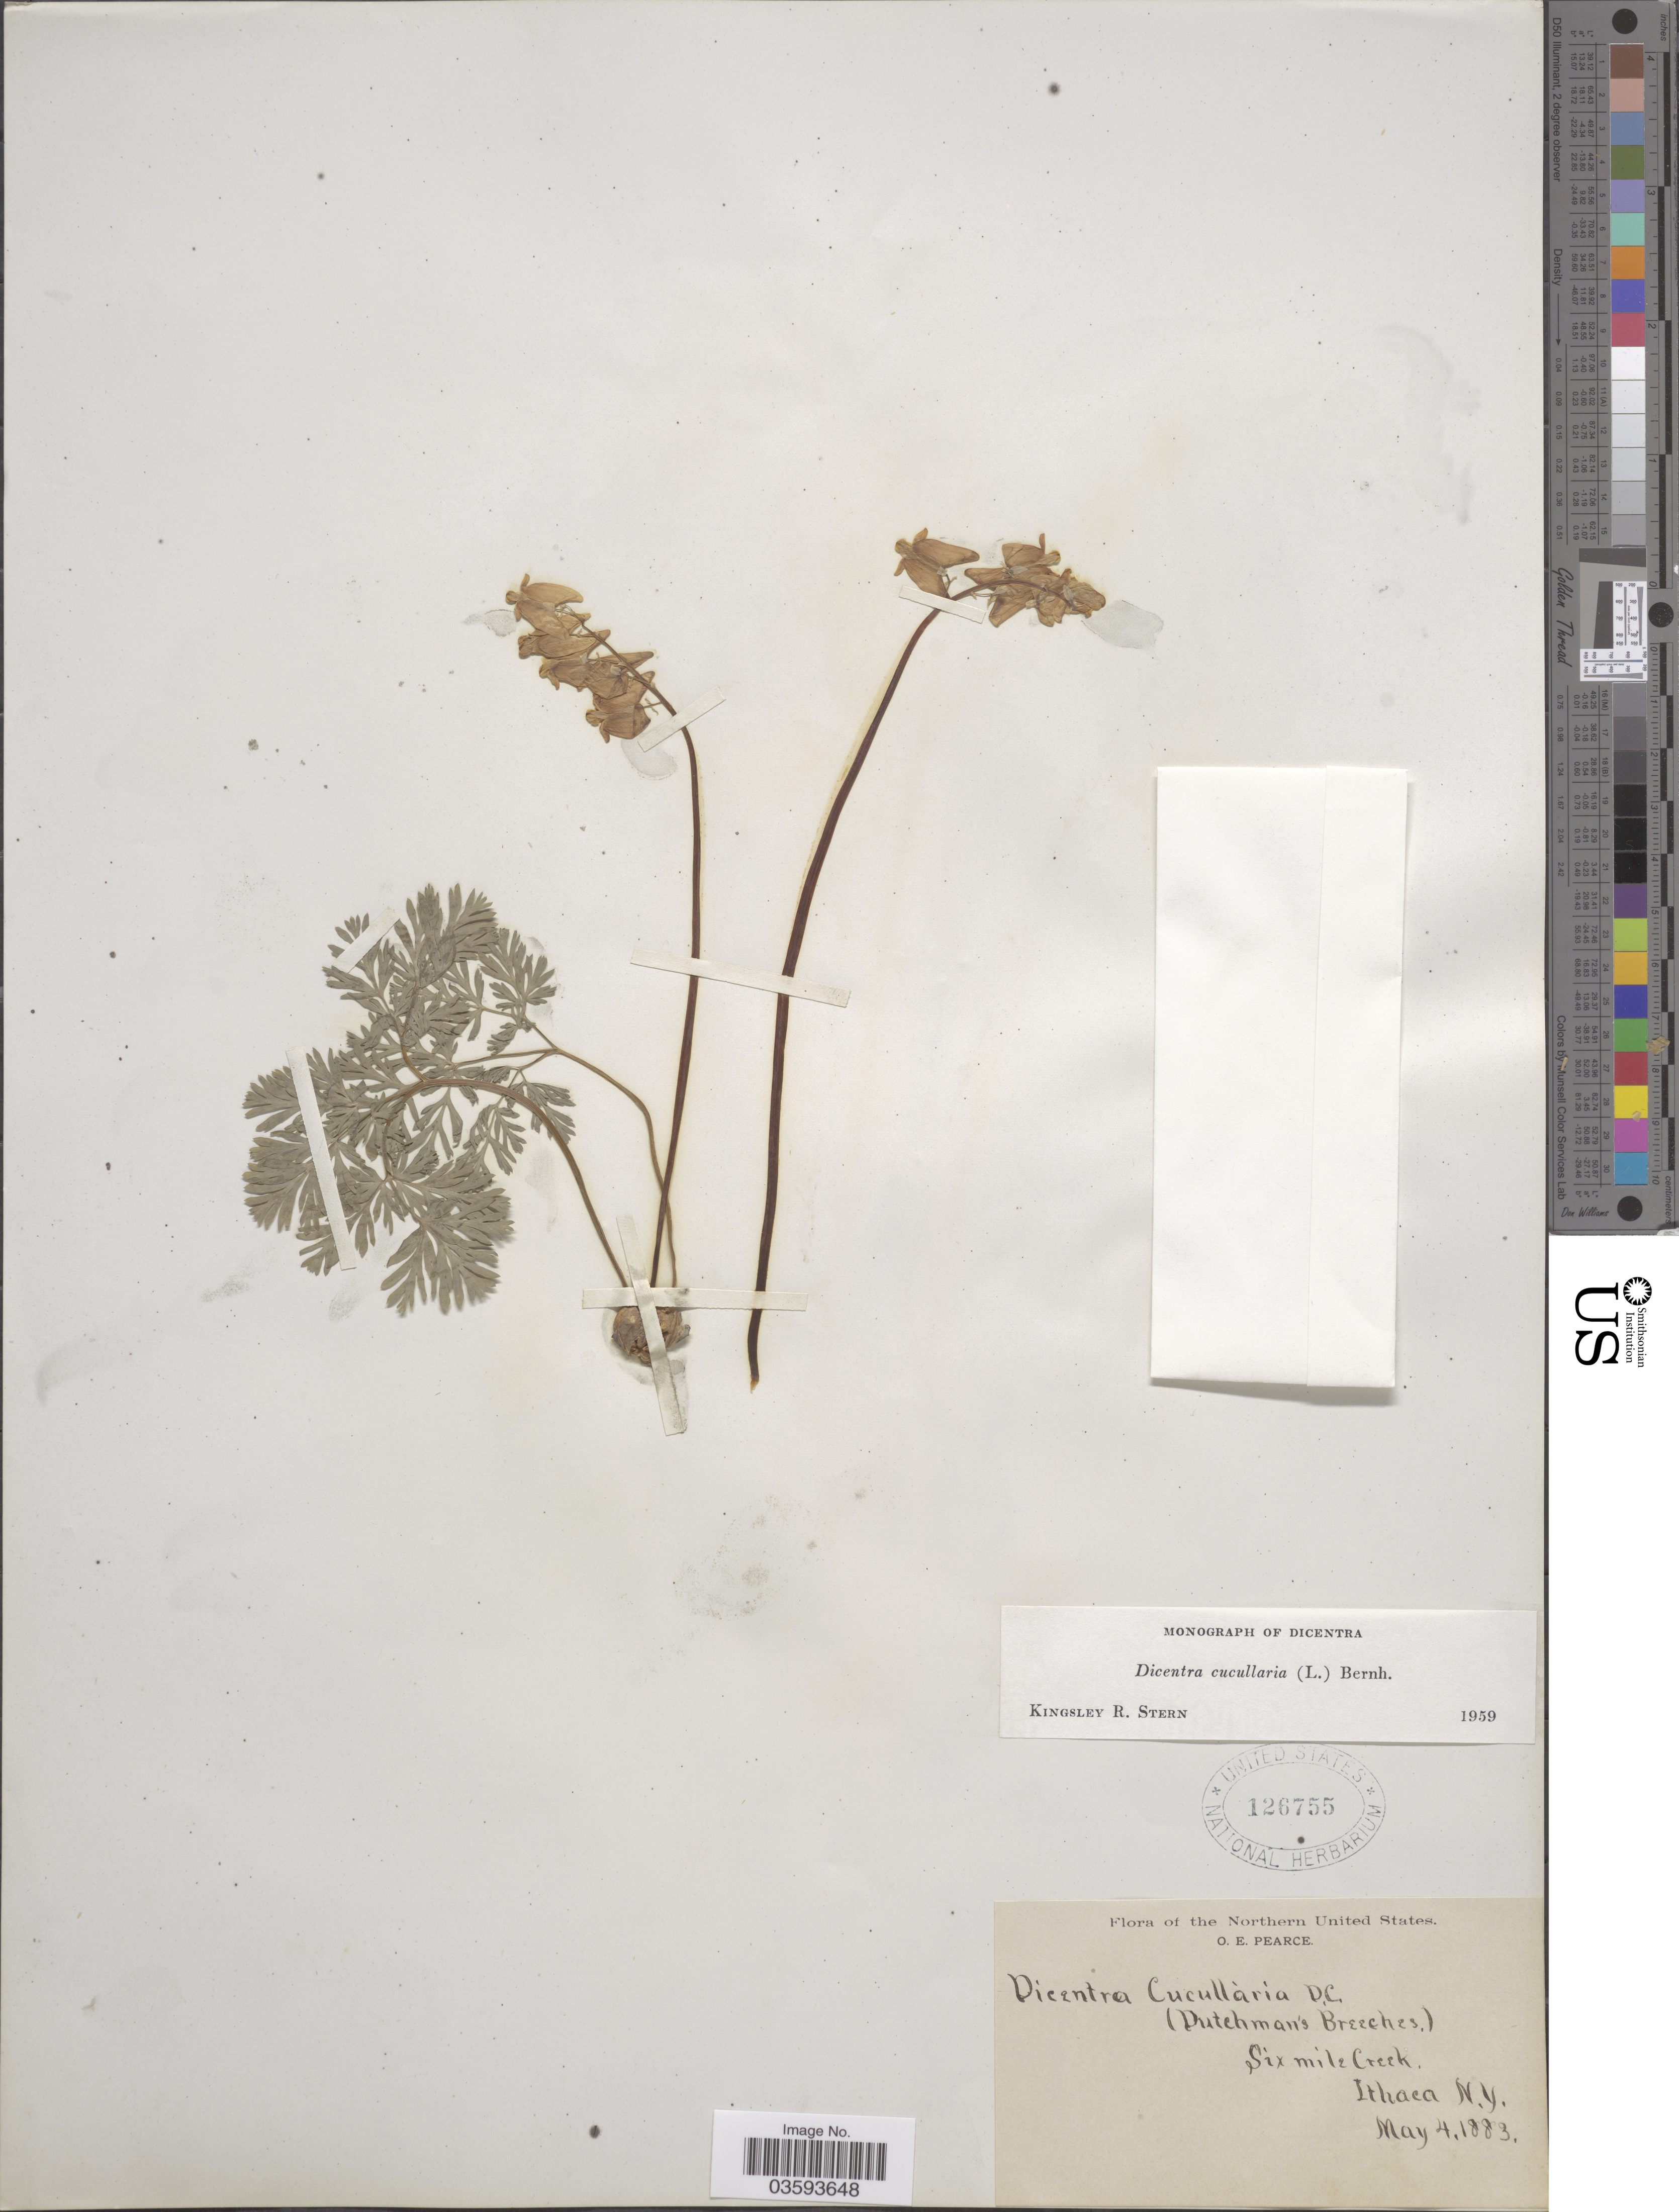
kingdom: Plantae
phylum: Tracheophyta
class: Magnoliopsida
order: Ranunculales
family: Papaveraceae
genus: Dicentra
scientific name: Dicentra cucullaria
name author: (L.) Bernh.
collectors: O. E. Pearce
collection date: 1883-05-04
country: United States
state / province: New York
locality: Northern United States. (Dutchman's Breeches). [unsure placement] Six mile Creek. Ithaca.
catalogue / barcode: US 126755